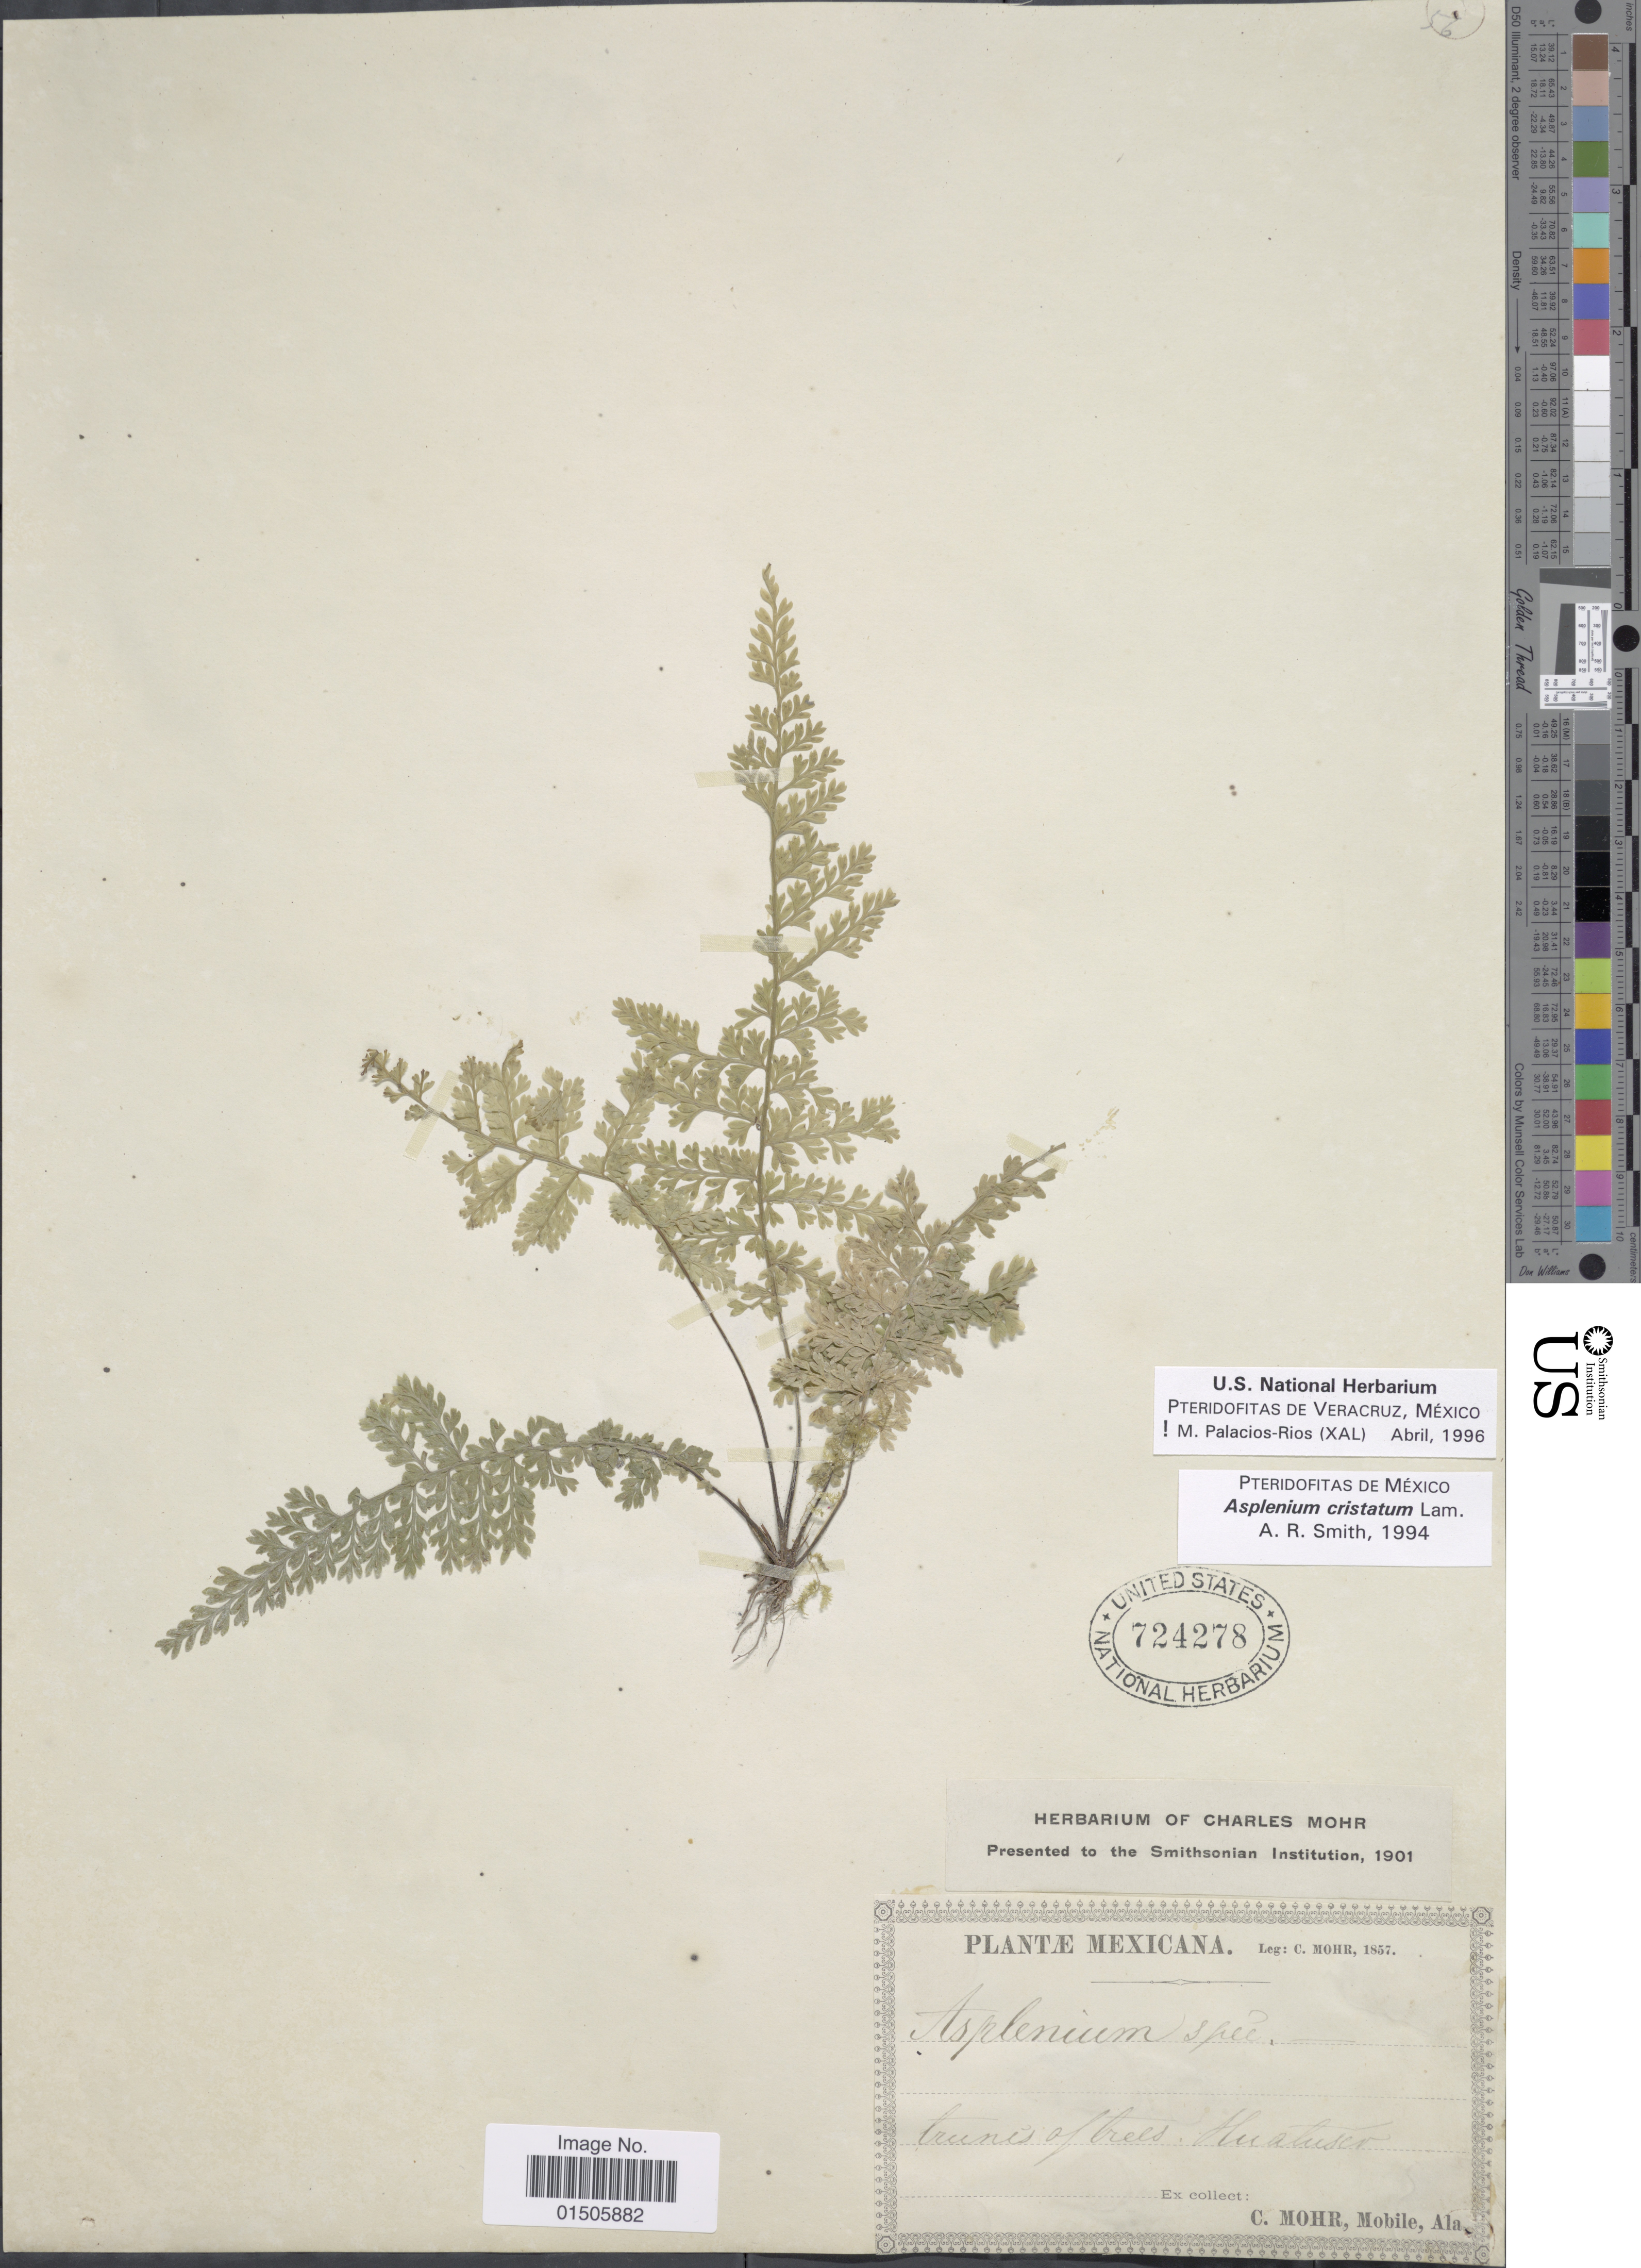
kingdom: Plantae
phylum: Tracheophyta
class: Polypodiopsida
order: Polypodiales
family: Aspleniaceae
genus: Asplenium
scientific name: Asplenium cristatum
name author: Lam.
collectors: C. T. Mohr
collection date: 1857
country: Mexico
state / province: Veracruz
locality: Trunis of trees, Huatusco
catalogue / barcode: US 724278